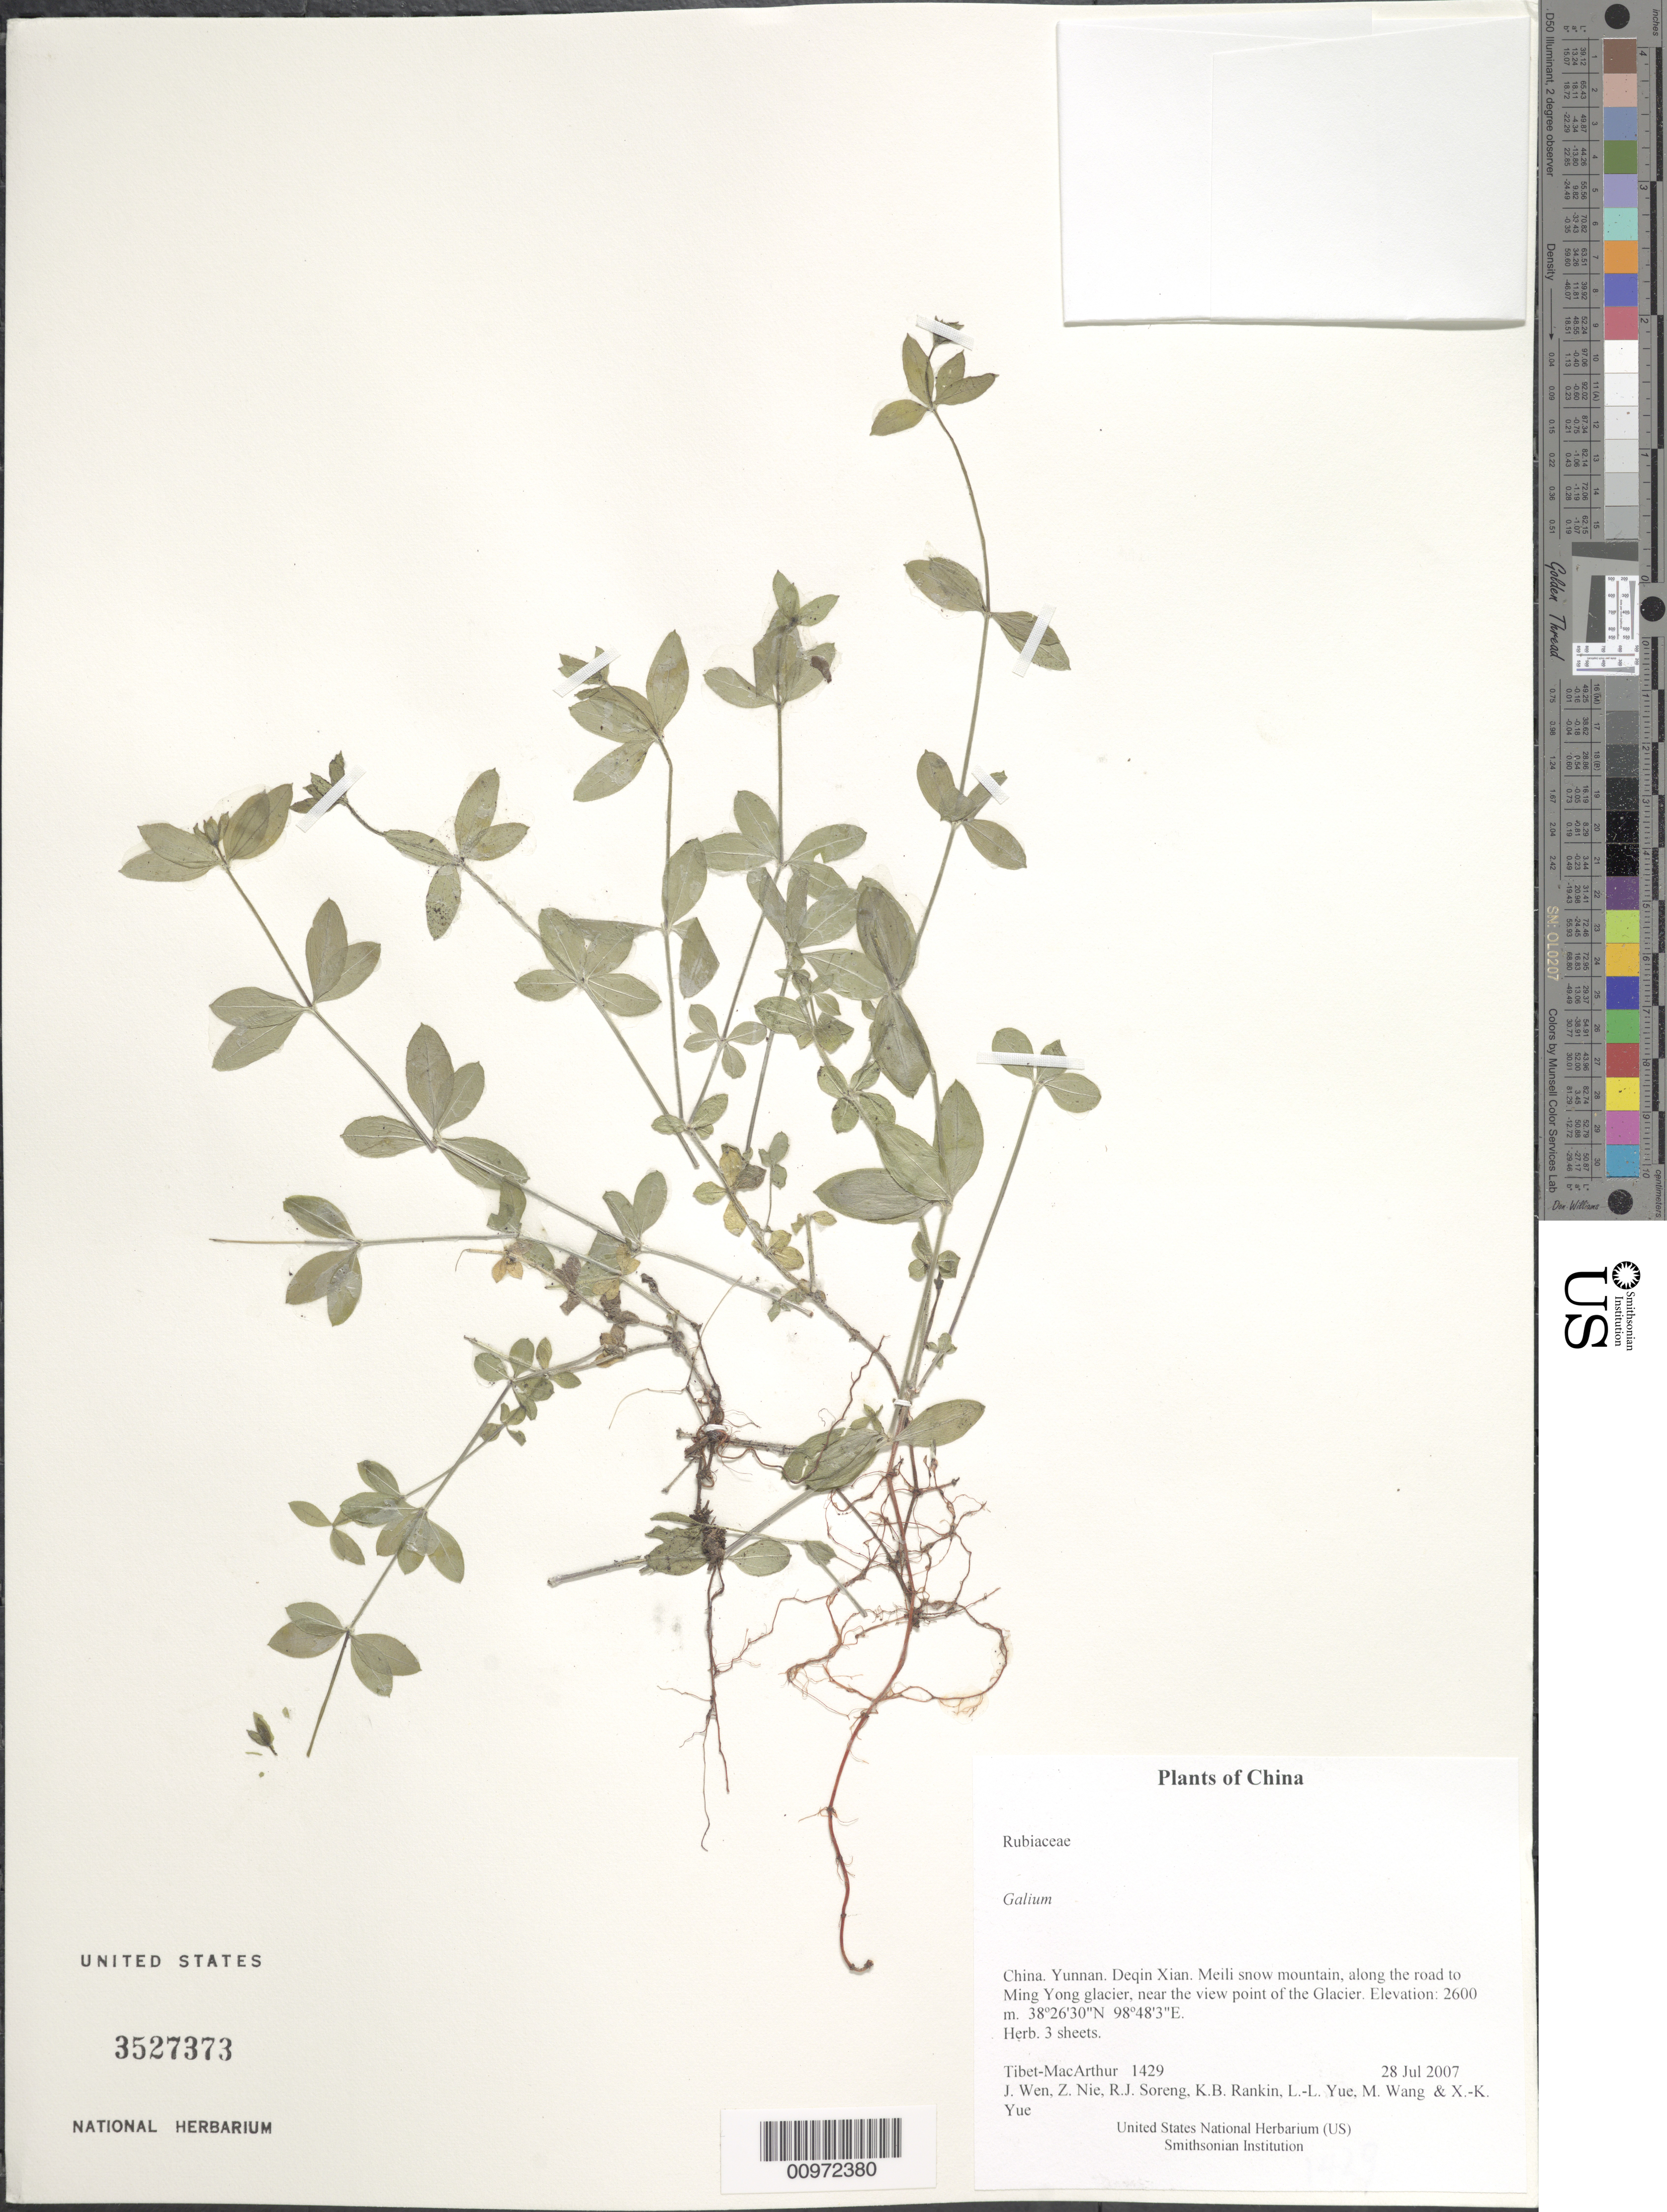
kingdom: Plantae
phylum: Tracheophyta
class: Magnoliopsida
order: Gentianales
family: Rubiaceae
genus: Galium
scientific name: Galium sp.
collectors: Tibet-MacArthur, J. Wen, Z. Nie, R. J. Soreng, K. Rankin, L. Yue, M. Wang & X. Yue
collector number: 1429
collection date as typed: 28 Jul 2007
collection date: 2007-07-28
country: China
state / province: Yunnan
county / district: Deqin Xian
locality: Meili snow mountain, along the road to Ming Yong glacier, near the view point of the Glacier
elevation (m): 2600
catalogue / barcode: US 3527373